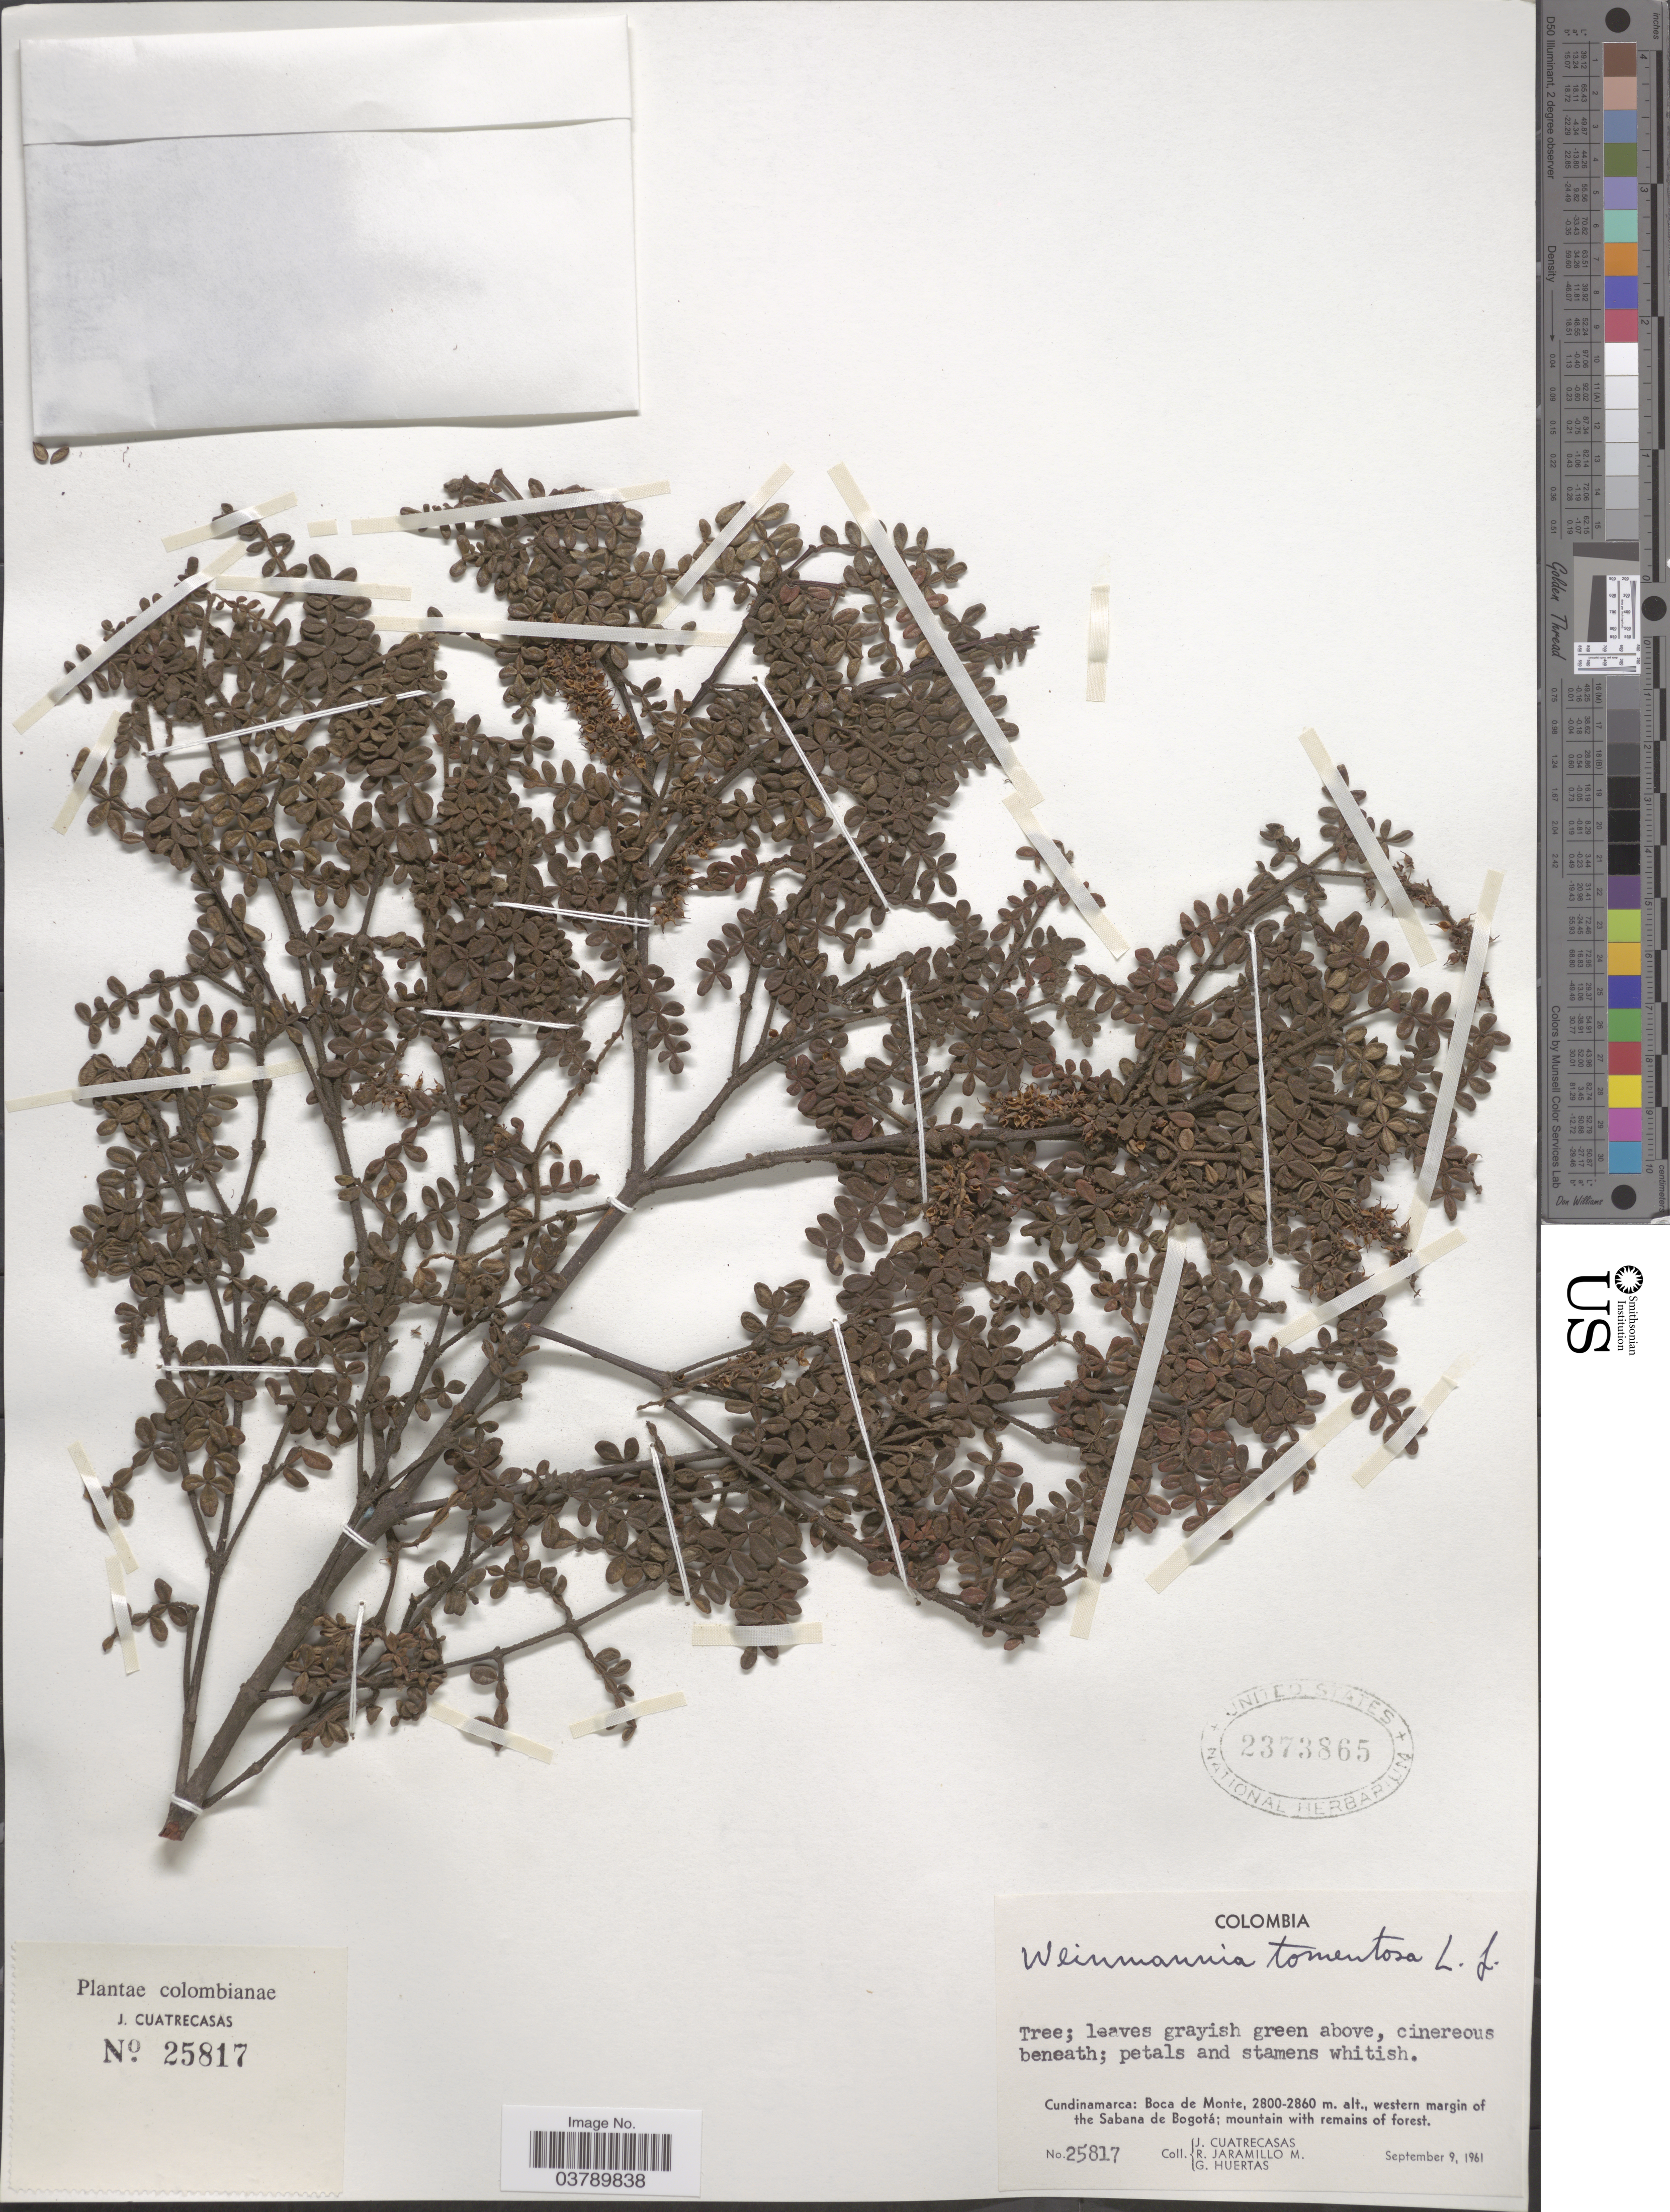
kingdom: Plantae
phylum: Tracheophyta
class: Magnoliopsida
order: Oxalidales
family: Cunoniaceae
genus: Weinmannia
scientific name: Weinmannia tomentosa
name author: L.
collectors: J. Cuatrecasas, R. Jaramillo M. & G. Huertas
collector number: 25817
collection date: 1961-09-09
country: Colombia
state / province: Cundinamarca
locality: Boca de Monte, western margin of the Sabana de Bogotá.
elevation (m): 2800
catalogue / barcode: US 2373865